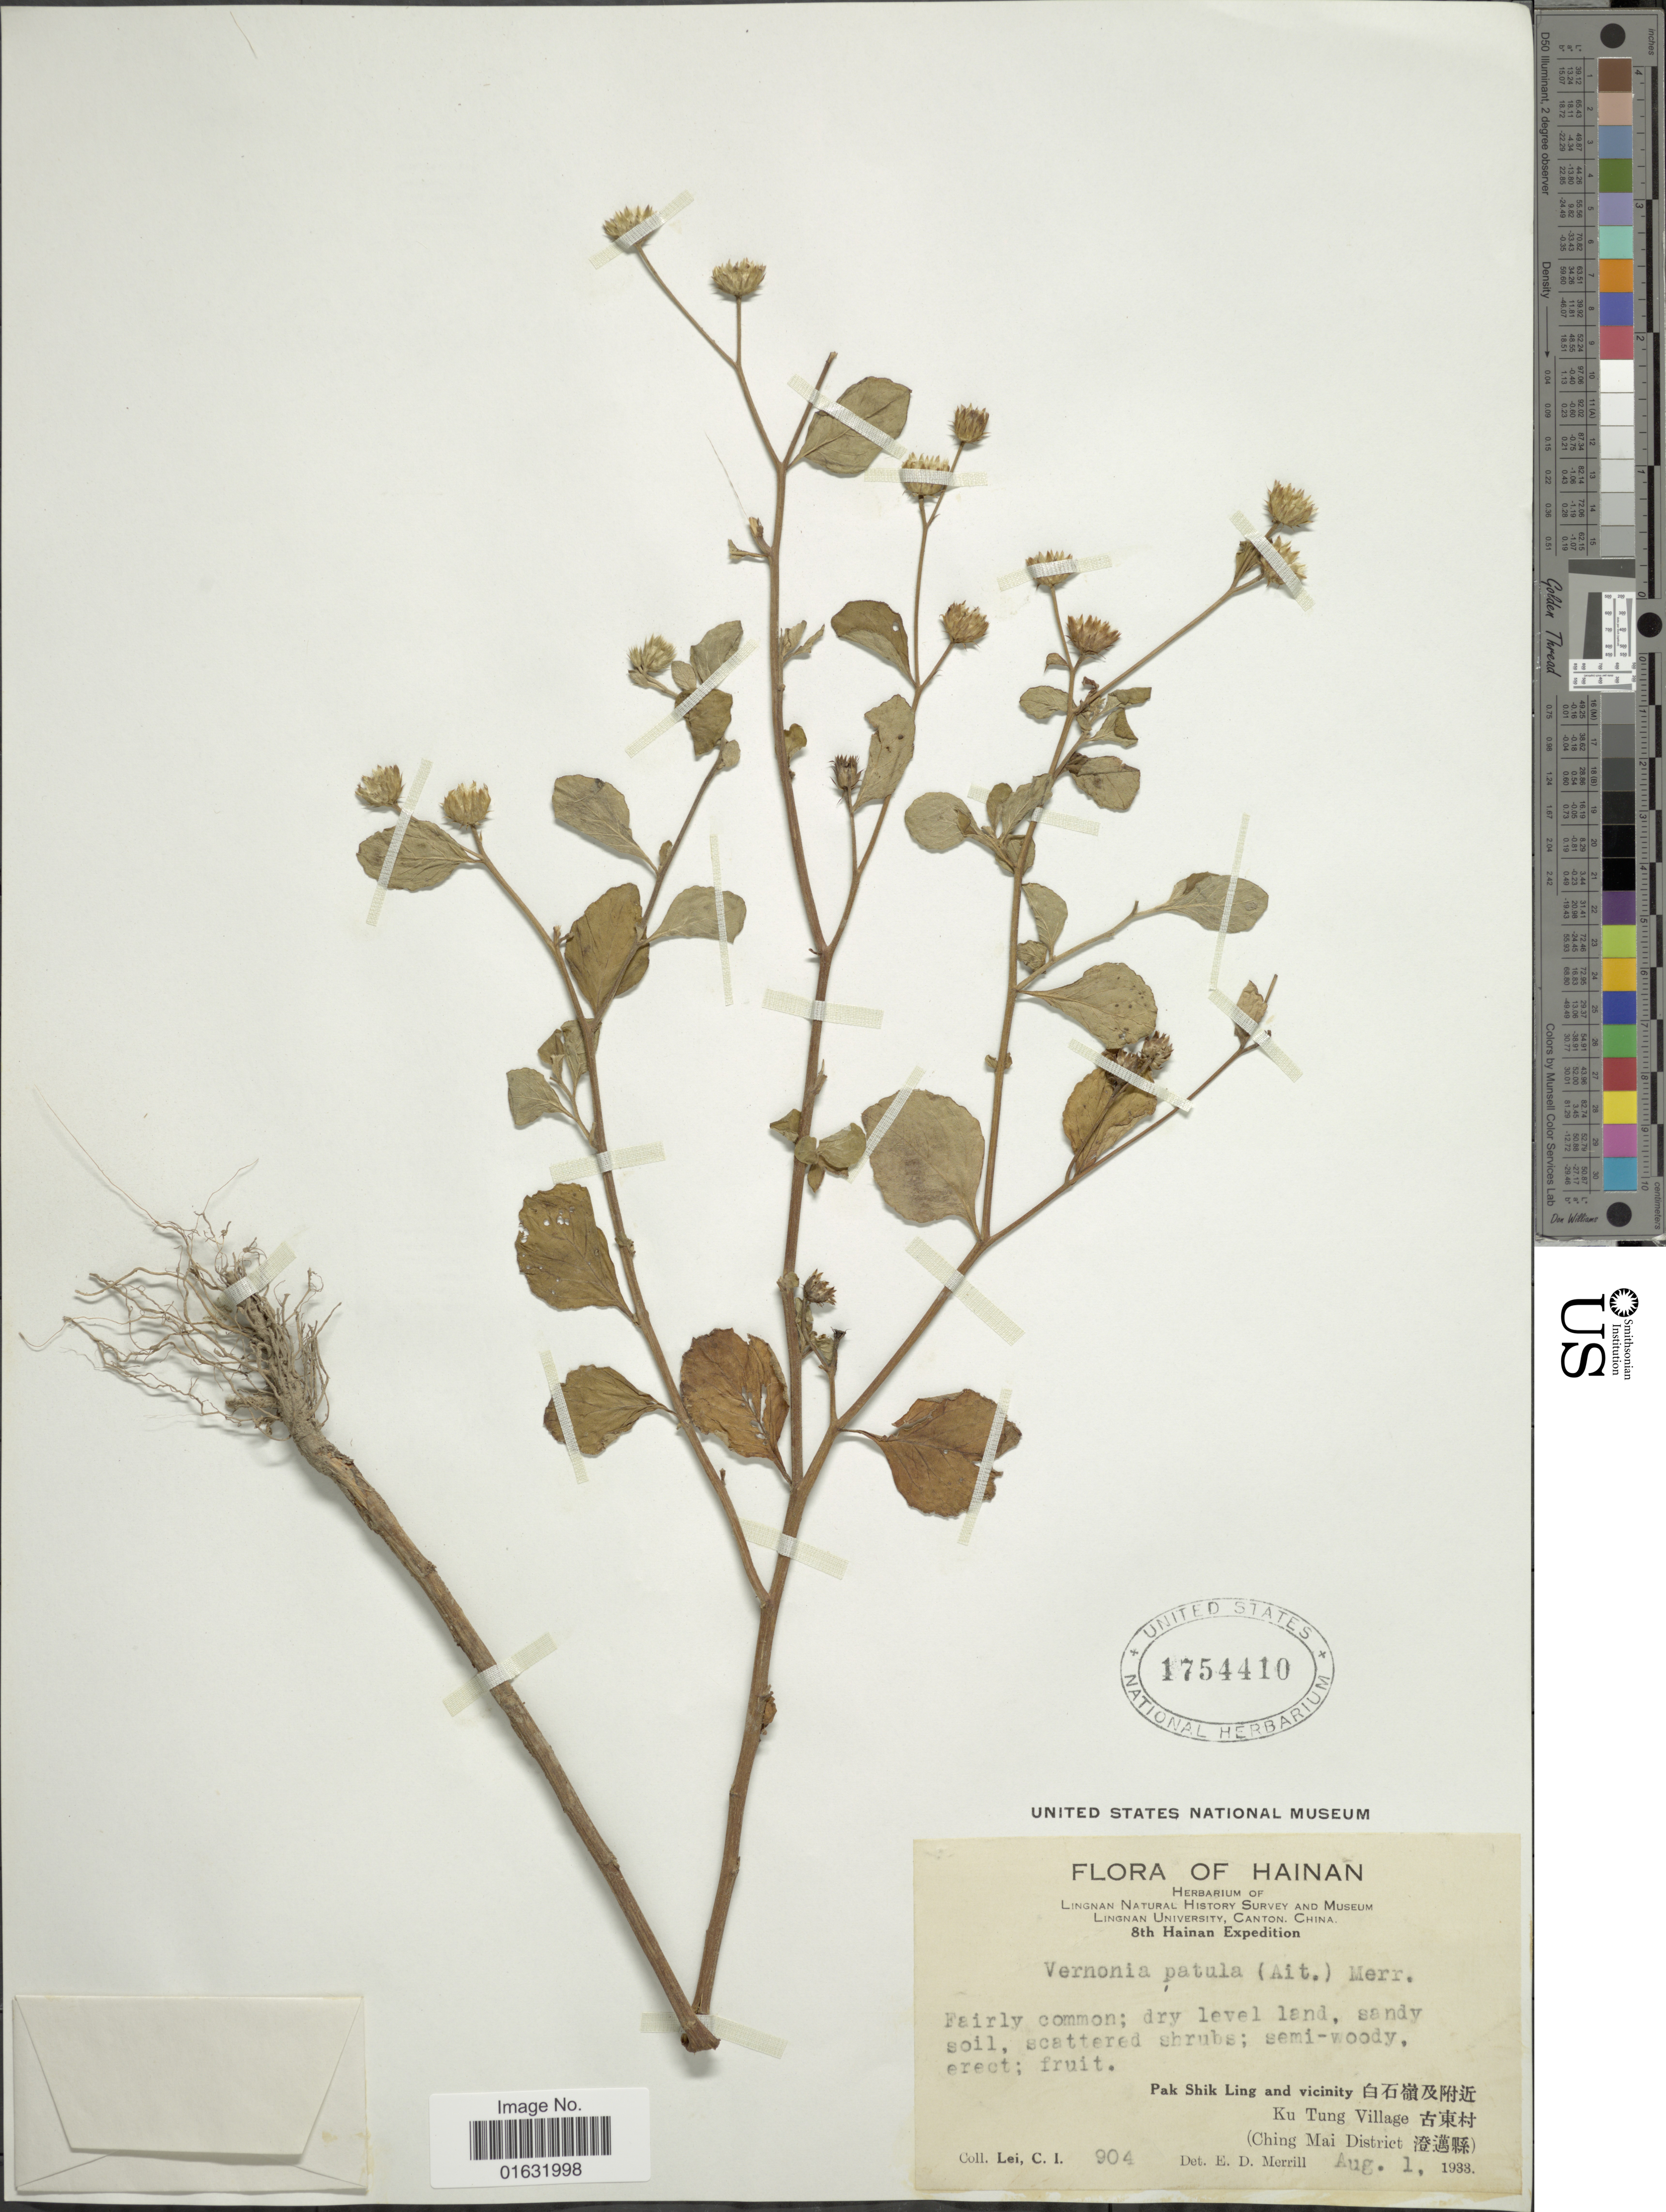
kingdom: Plantae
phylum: Tracheophyta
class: Magnoliopsida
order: Asterales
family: Asteraceae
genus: Cyanthillium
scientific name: Cyanthillium patulum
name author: (Aiton) H. Rob.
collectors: C. I. Lei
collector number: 904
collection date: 1933-08-01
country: China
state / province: Hainan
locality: Hainan, Pak Shik Lind and vicinity, Ku Tung Village (Ching Mai District).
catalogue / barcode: US 1754410